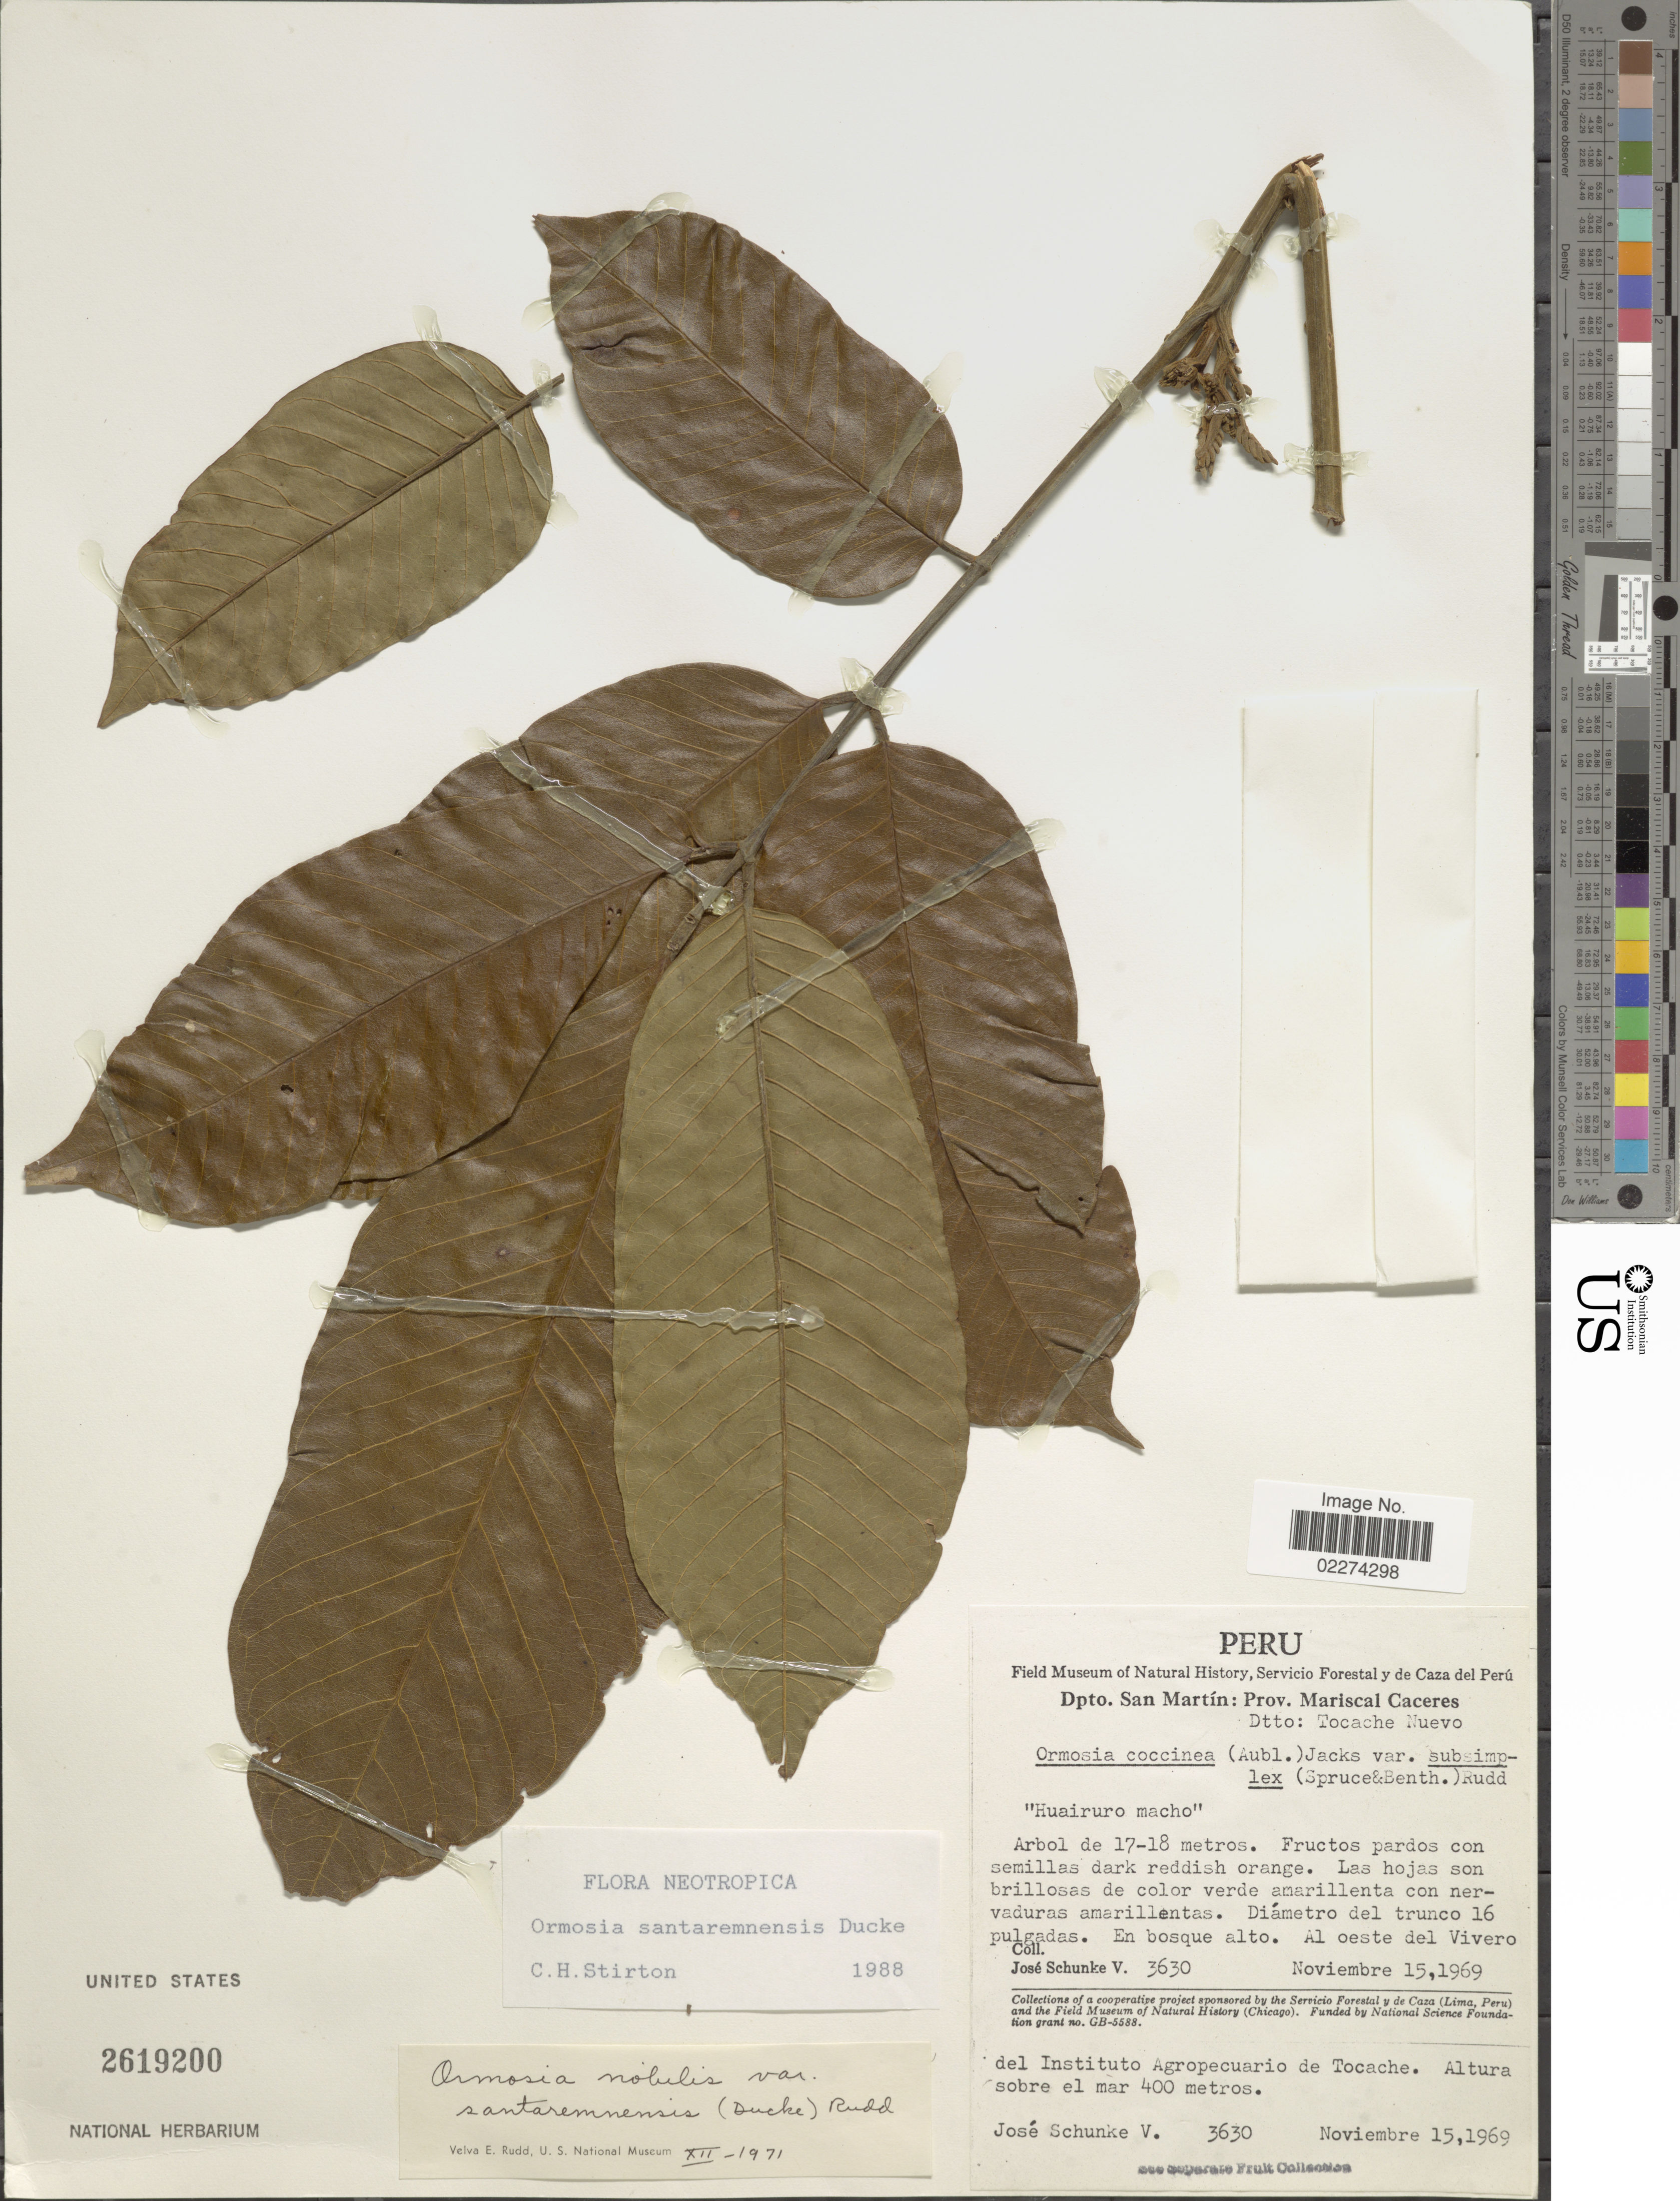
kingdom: Plantae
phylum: Tracheophyta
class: Magnoliopsida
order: Fabales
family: Fabaceae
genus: Ormosia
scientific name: Ormosia santaremnensis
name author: Ducke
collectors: J. Schunke Vigo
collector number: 3630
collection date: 1969-11-15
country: Peru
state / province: San Martín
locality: Dpto. San Martin: Prov. Mariscal Caceres, Dtto. Tocache Nuevo, Al oeste del Vivero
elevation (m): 400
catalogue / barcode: US 2619200